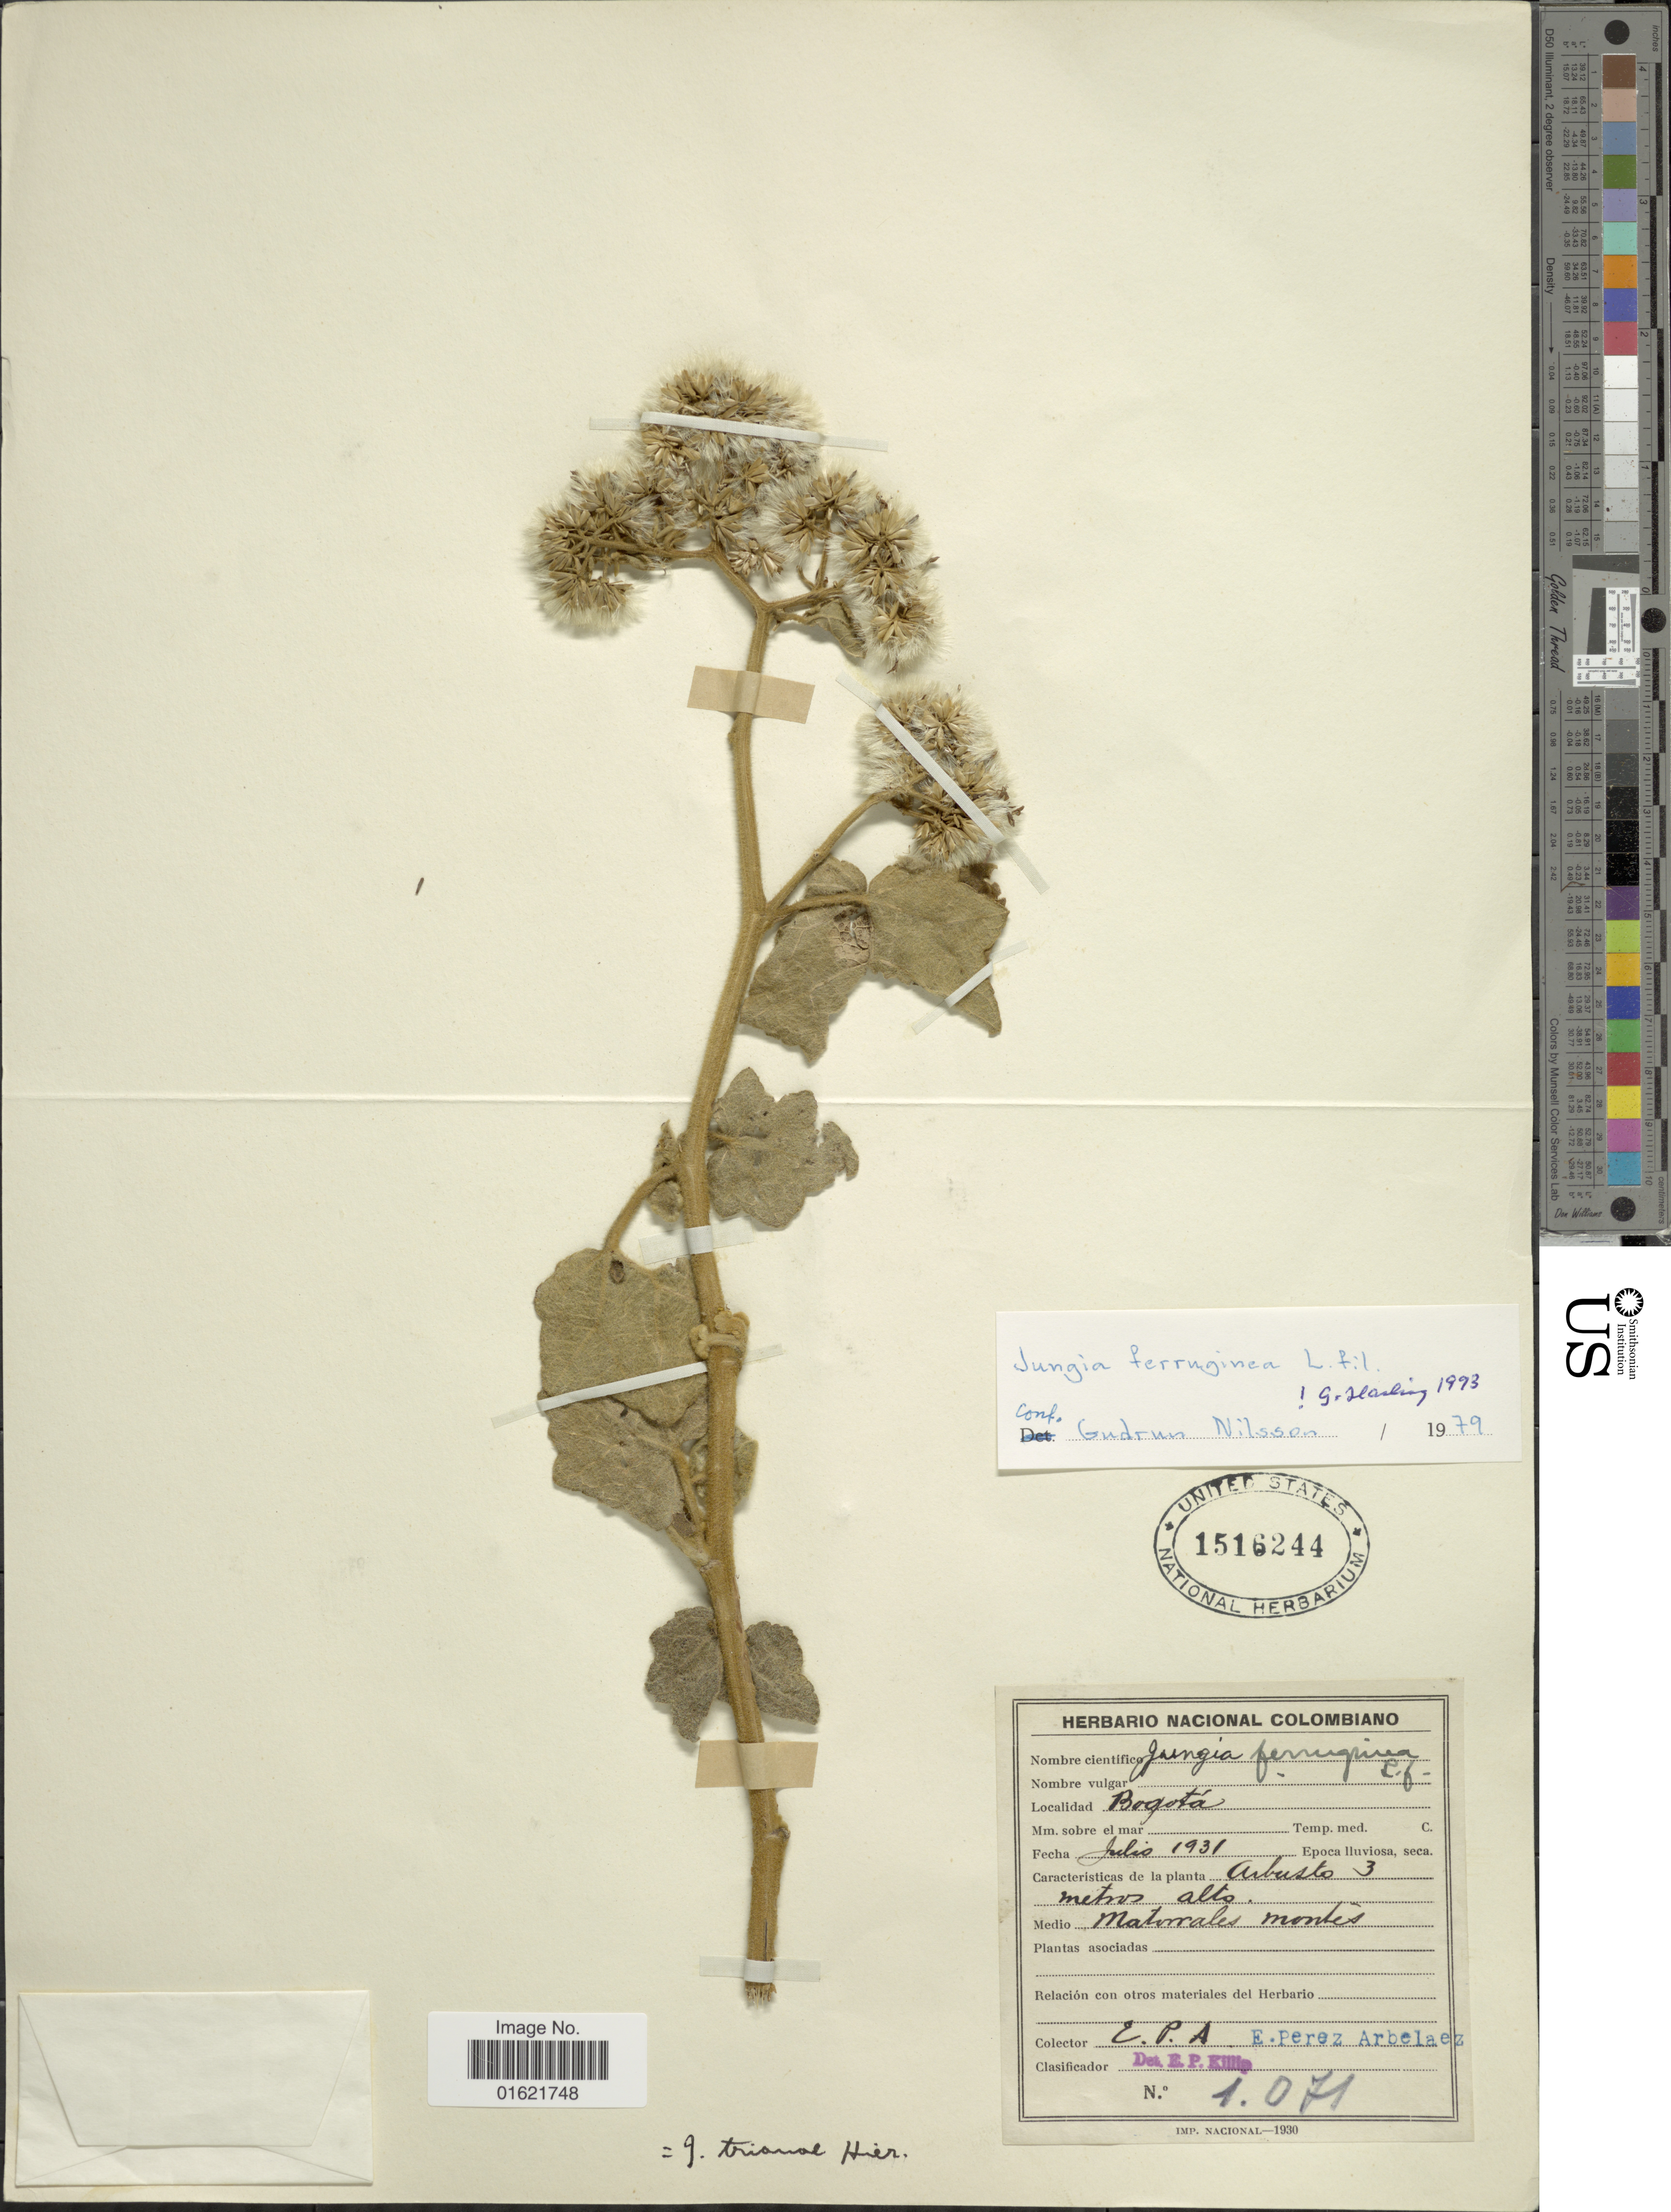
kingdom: Plantae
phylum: Tracheophyta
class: Magnoliopsida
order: Asterales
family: Asteraceae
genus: Jungia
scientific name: Jungia ferruginea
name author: L. f.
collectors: E. Pérez Arbeláez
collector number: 1071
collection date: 1931-07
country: Colombia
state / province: Bogota D.C.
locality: Bogota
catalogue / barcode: US 1516244